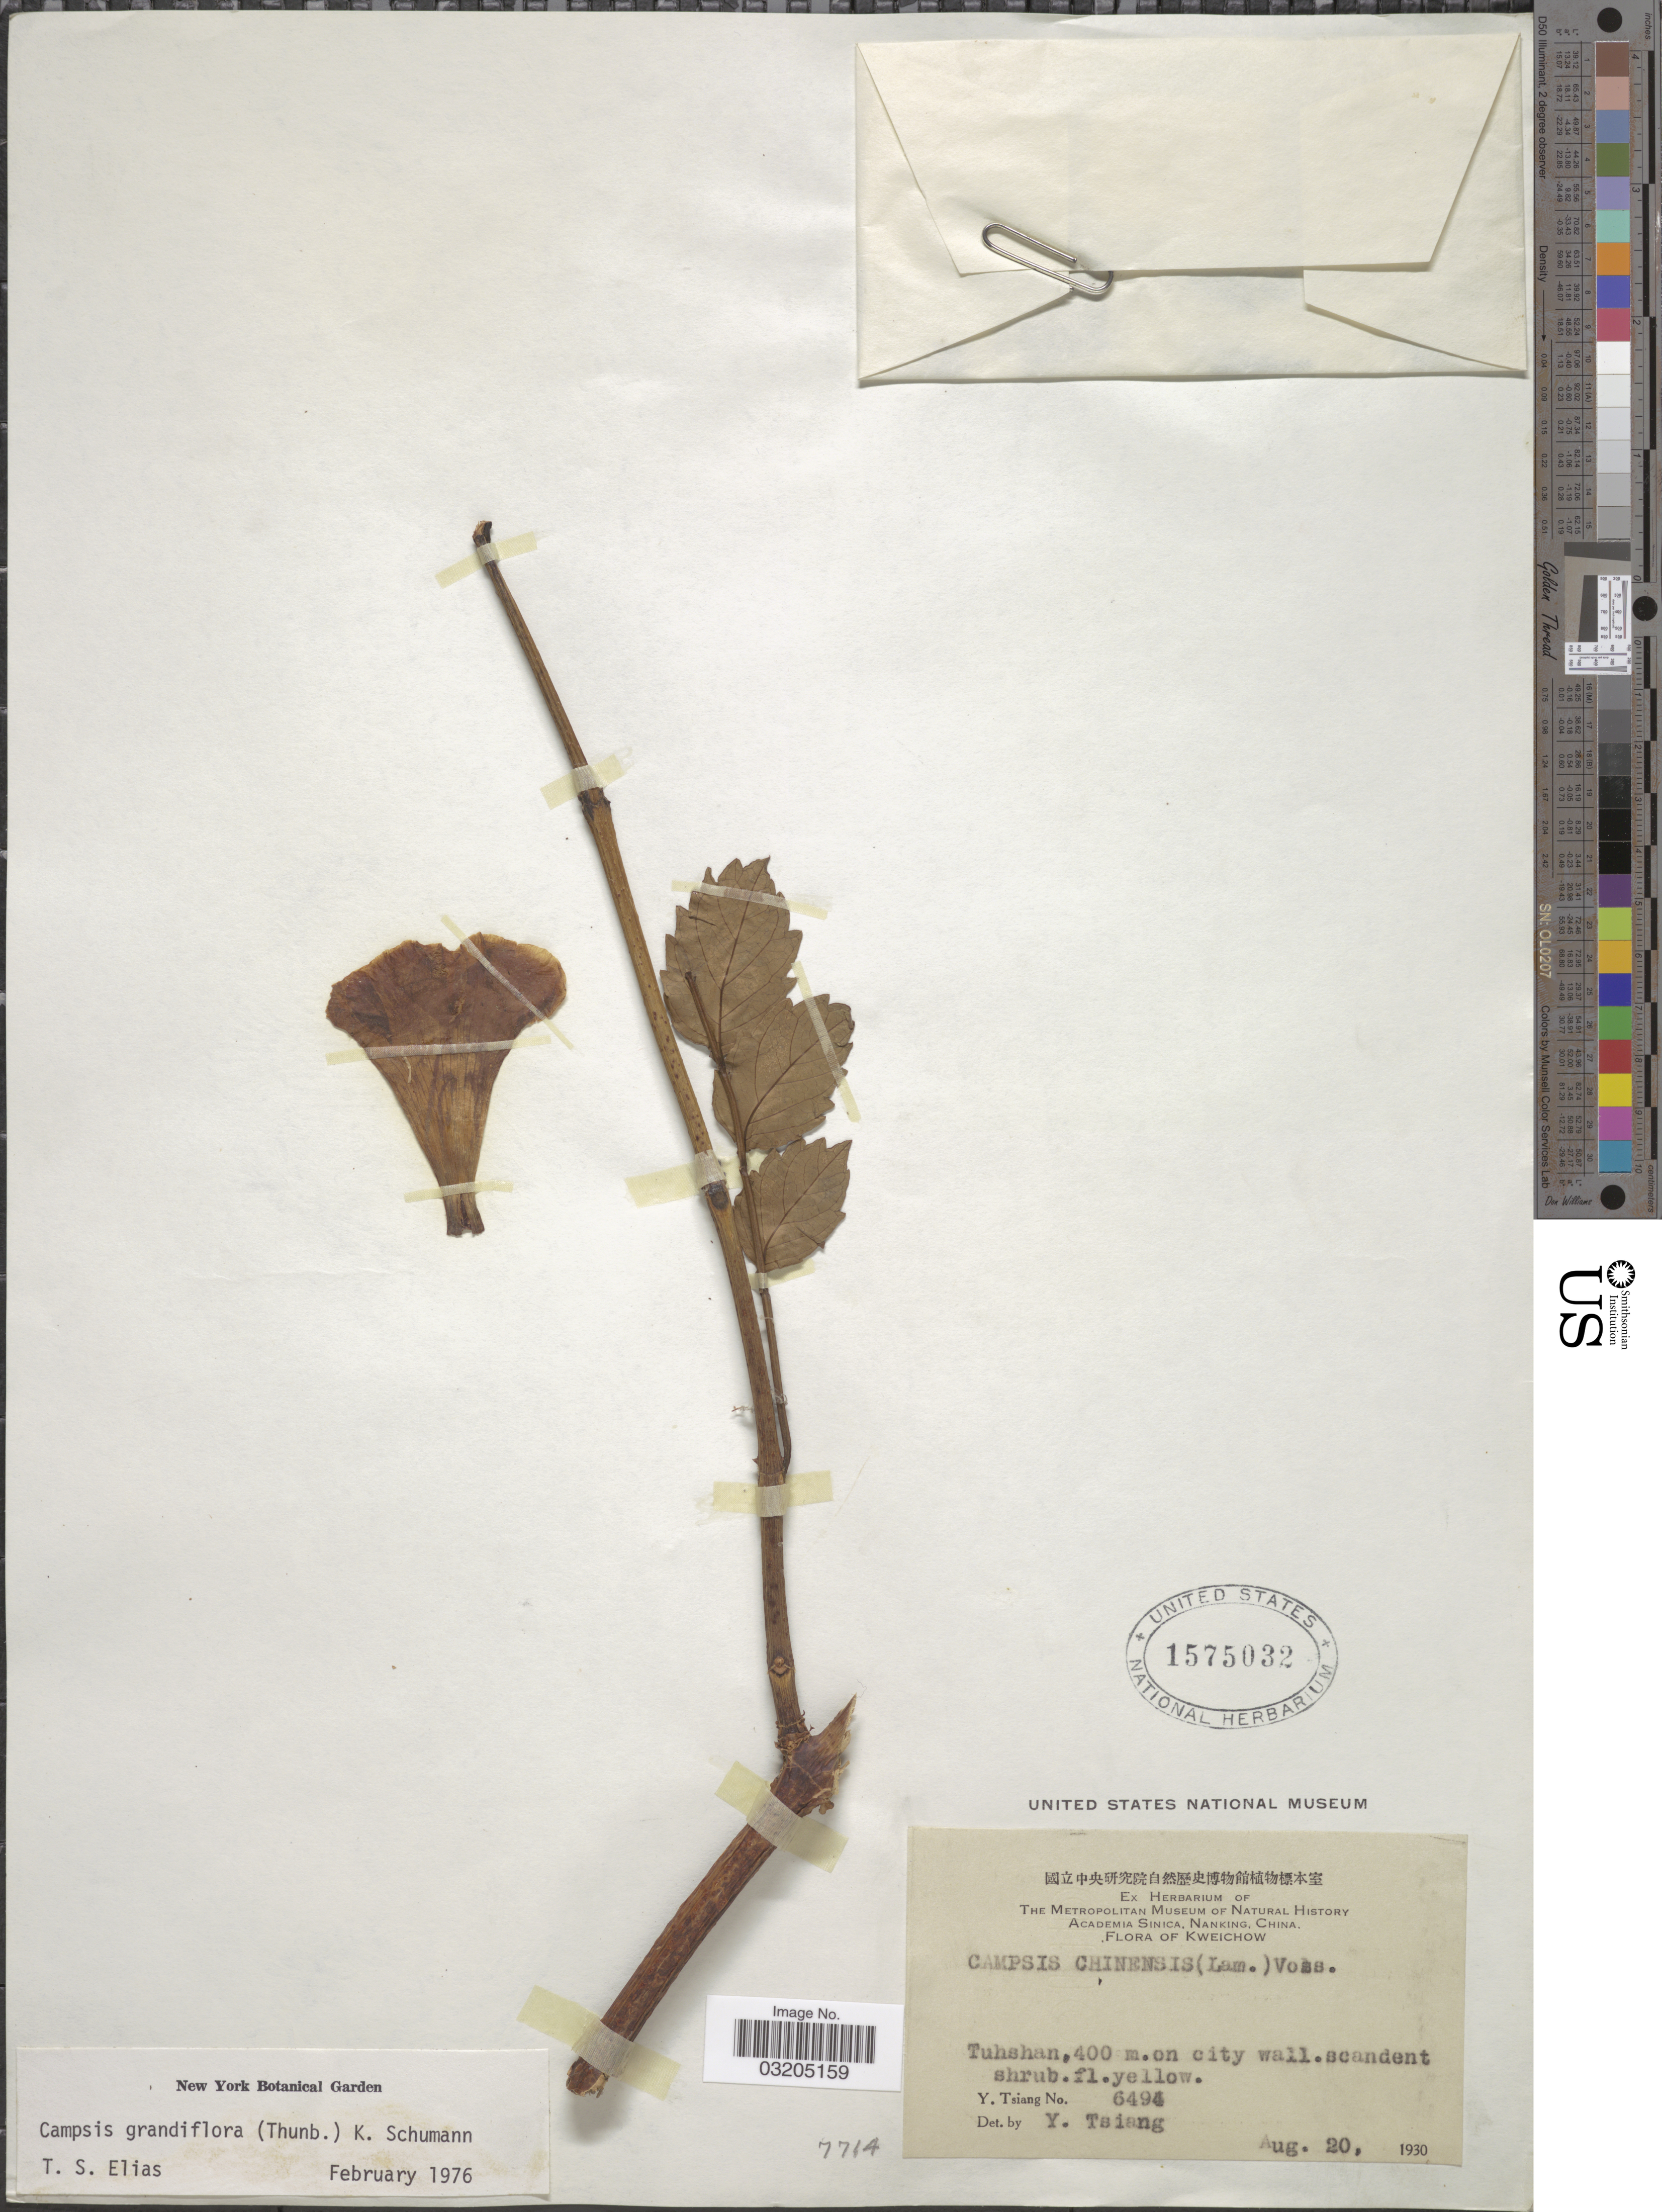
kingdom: Plantae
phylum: Tracheophyta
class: Magnoliopsida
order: Lamiales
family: Bignoniaceae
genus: Campsis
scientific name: Campsis grandiflora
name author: (L.) Seem.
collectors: Y. Tsiang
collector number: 6494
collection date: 1930-08-20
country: China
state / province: Guizhou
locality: Kweichow. Tuhshanm 400 m. on city wall.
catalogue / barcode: US 1575032